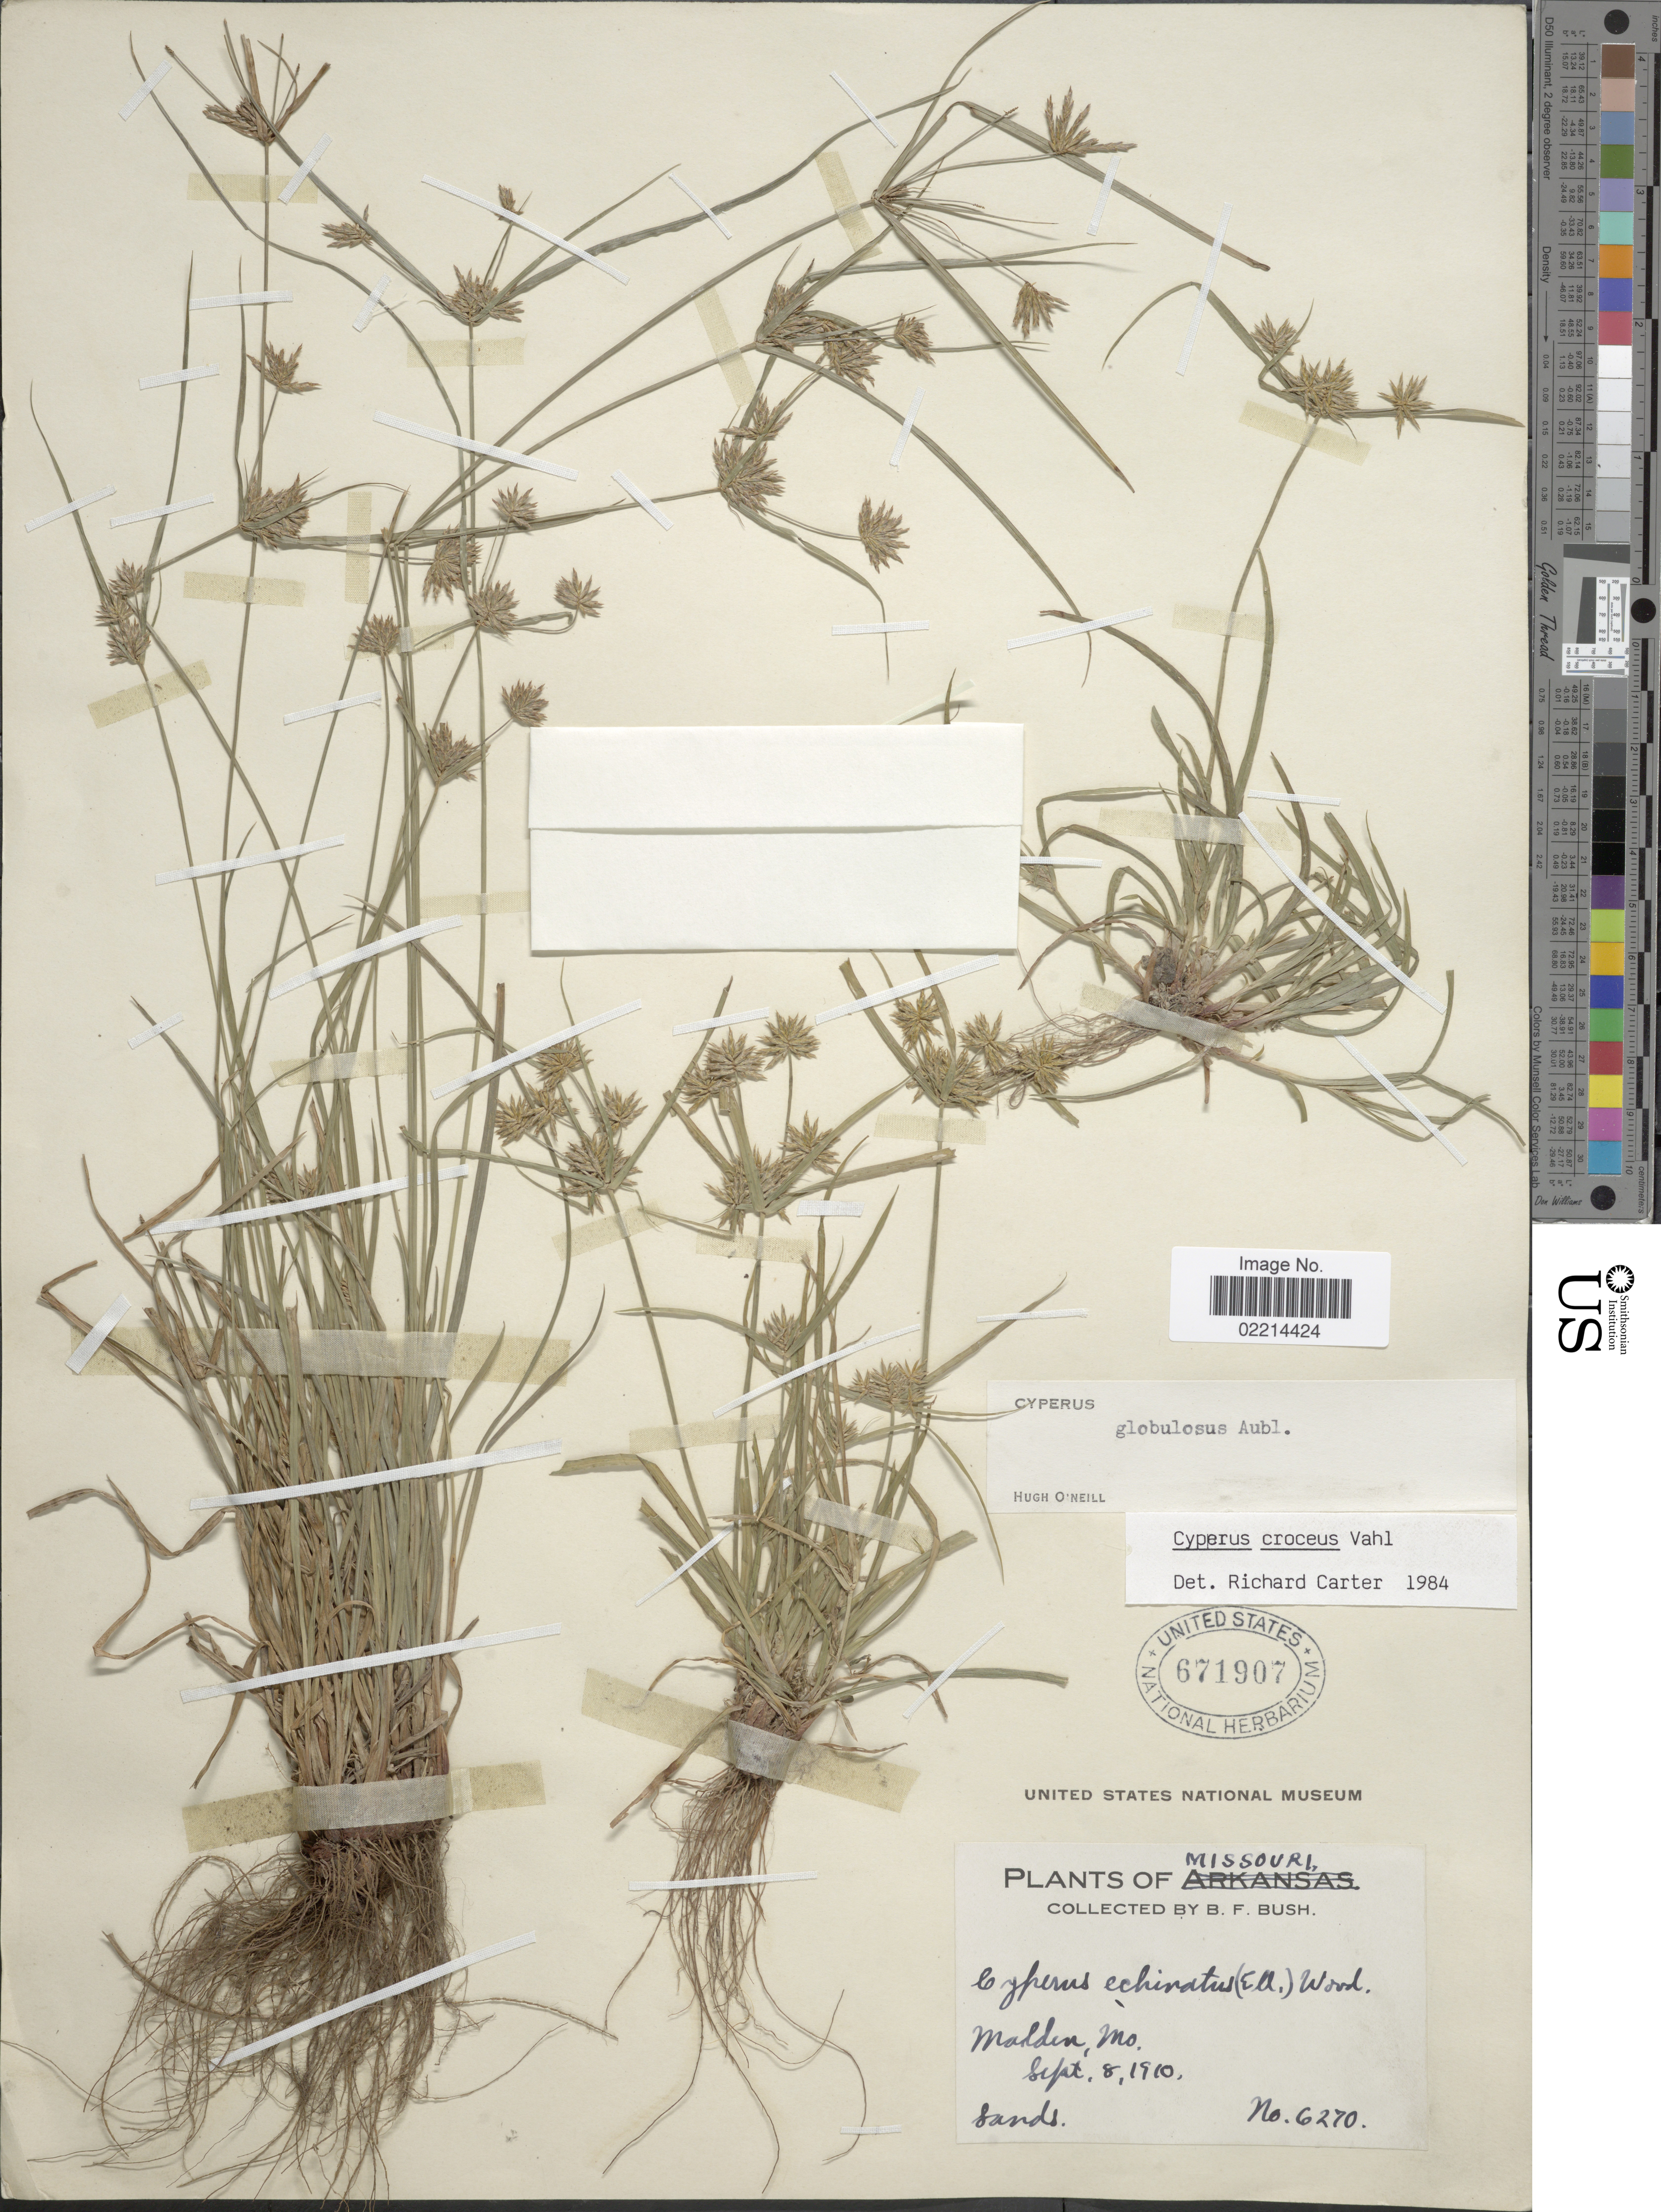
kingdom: Plantae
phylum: Tracheophyta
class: Liliopsida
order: Poales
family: Cyperaceae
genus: Cyperus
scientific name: Cyperus croceus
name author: Vahl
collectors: B. F. Bush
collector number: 6270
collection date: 1910-09-08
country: United States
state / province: Missouri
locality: Madden, Mo., sands.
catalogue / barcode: US 671907